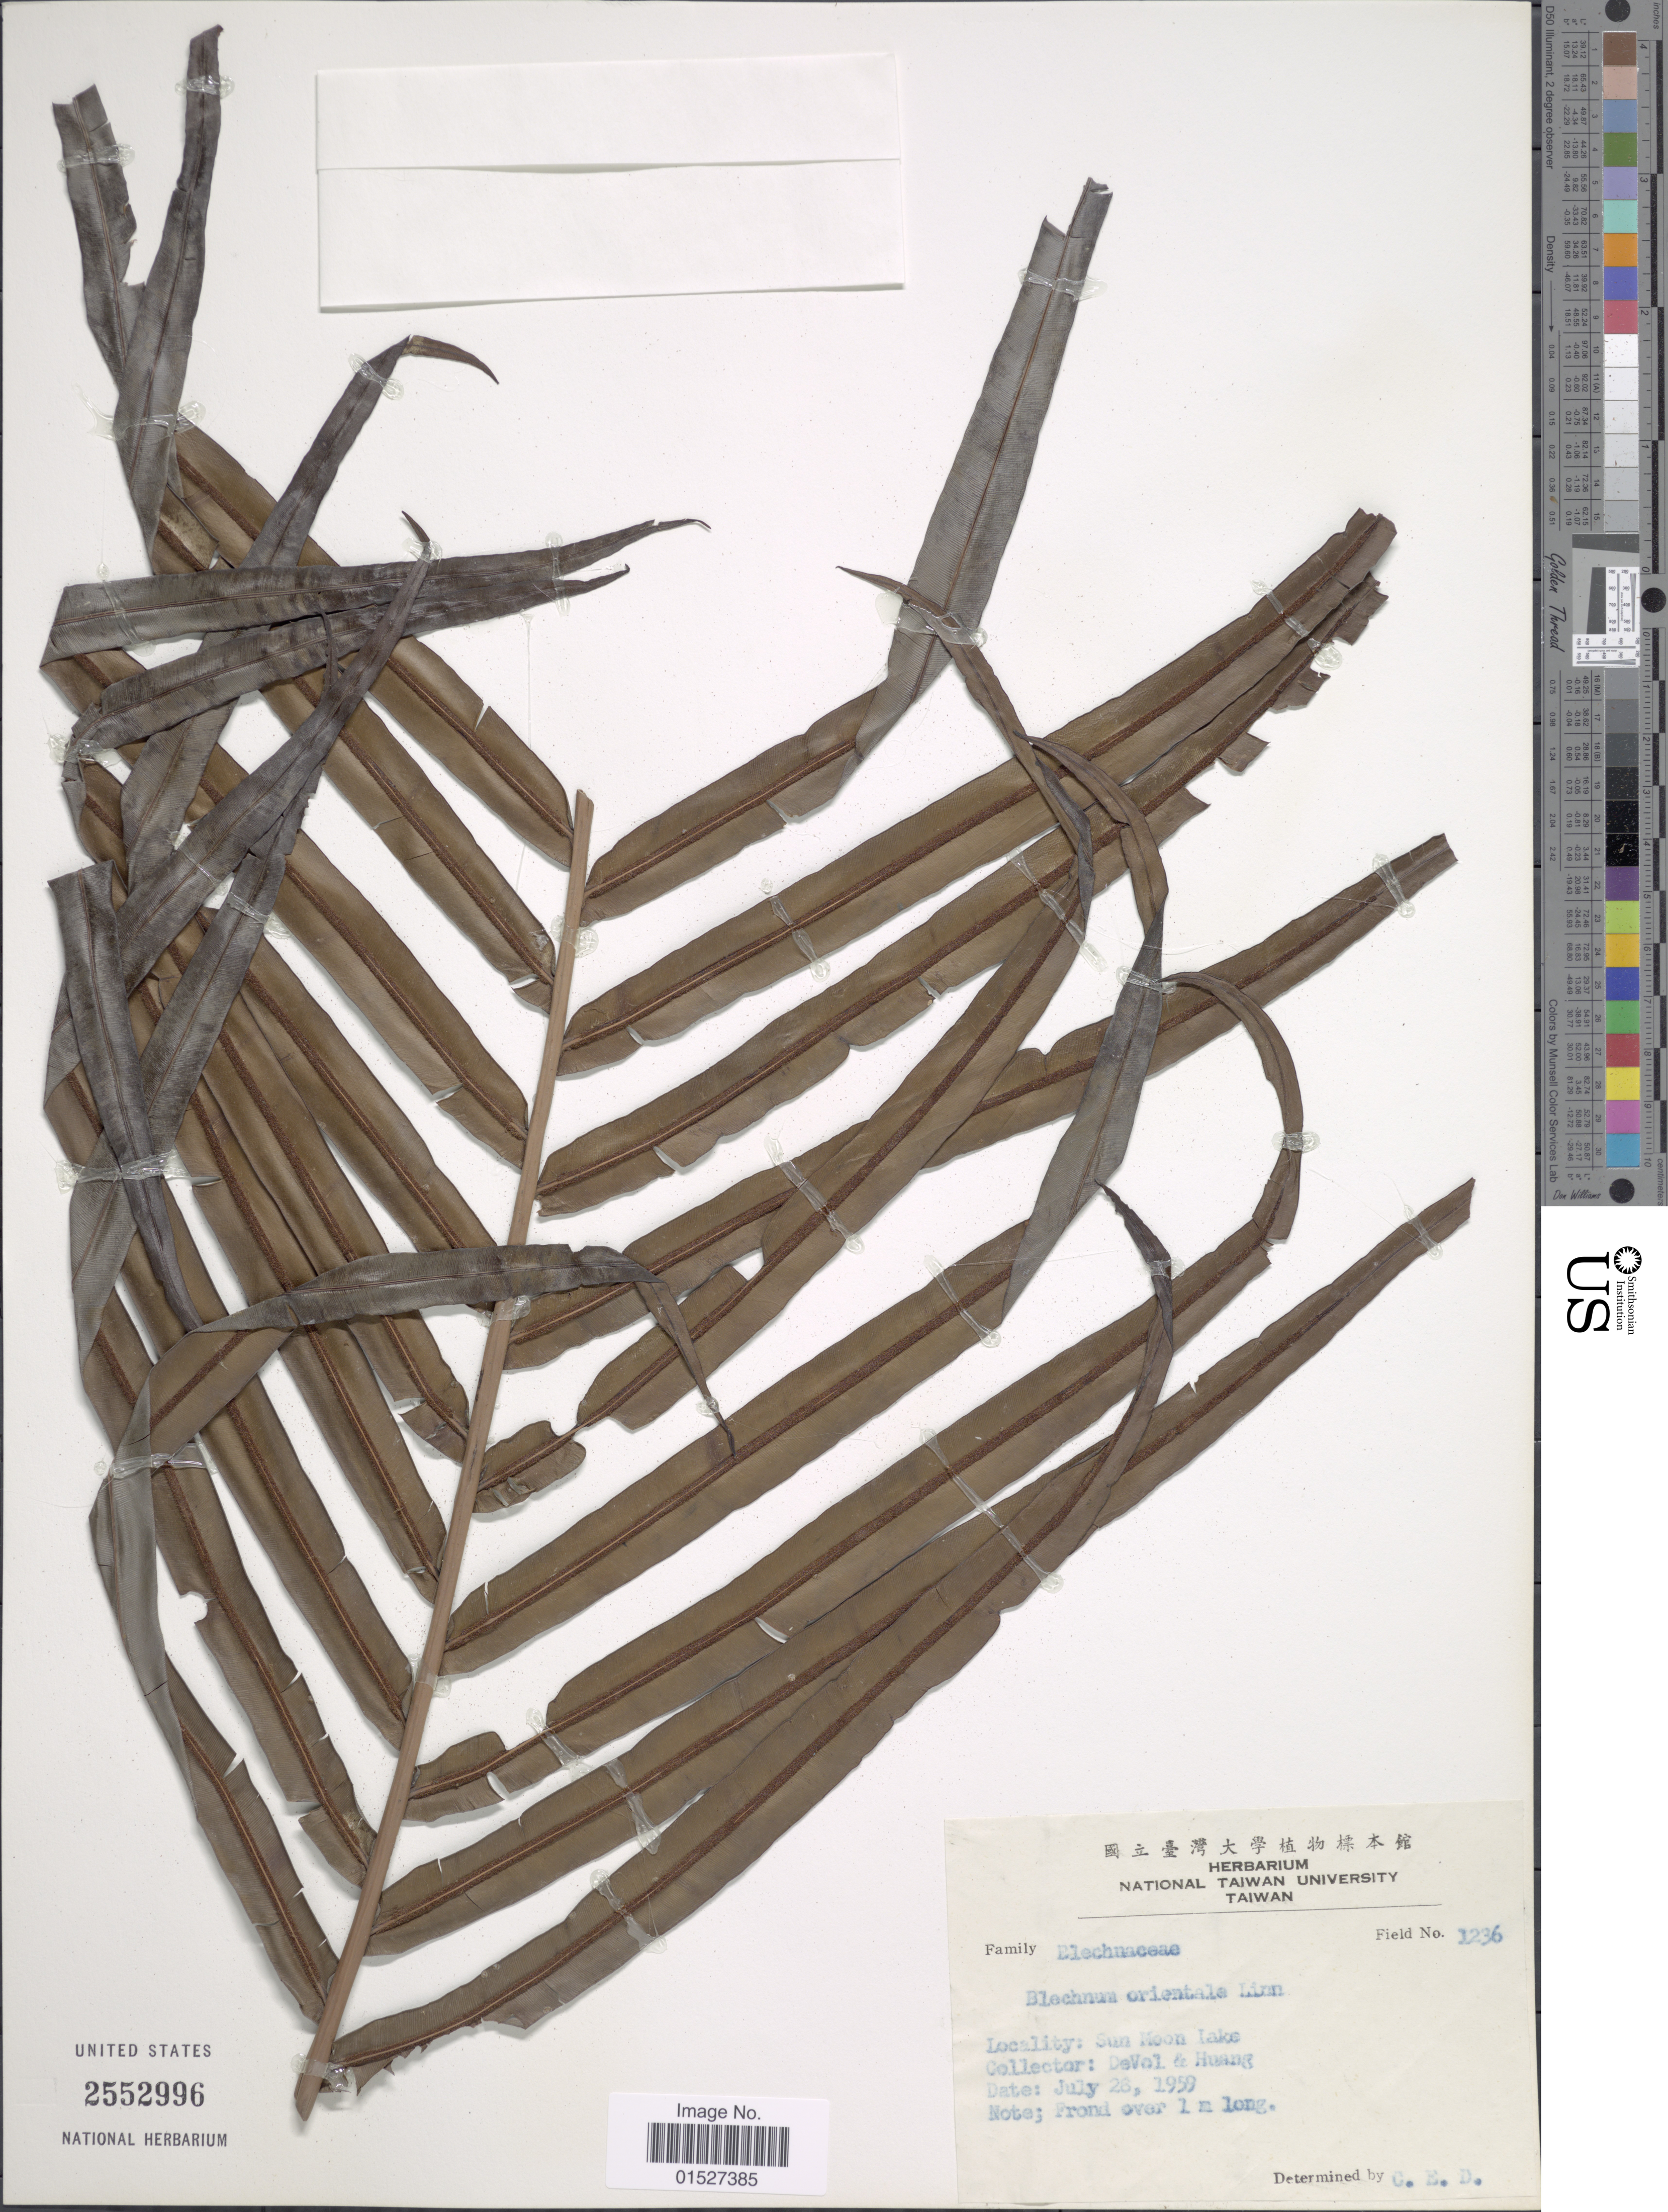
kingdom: Plantae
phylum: Tracheophyta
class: Polypodiopsida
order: Polypodiales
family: Blechnaceae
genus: Blechnum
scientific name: Blechnum orientale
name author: L.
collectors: C. E. De Vol & Huang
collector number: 1236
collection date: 1959-07-28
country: Taiwan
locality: Sun Moon Lake.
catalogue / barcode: US 2552996